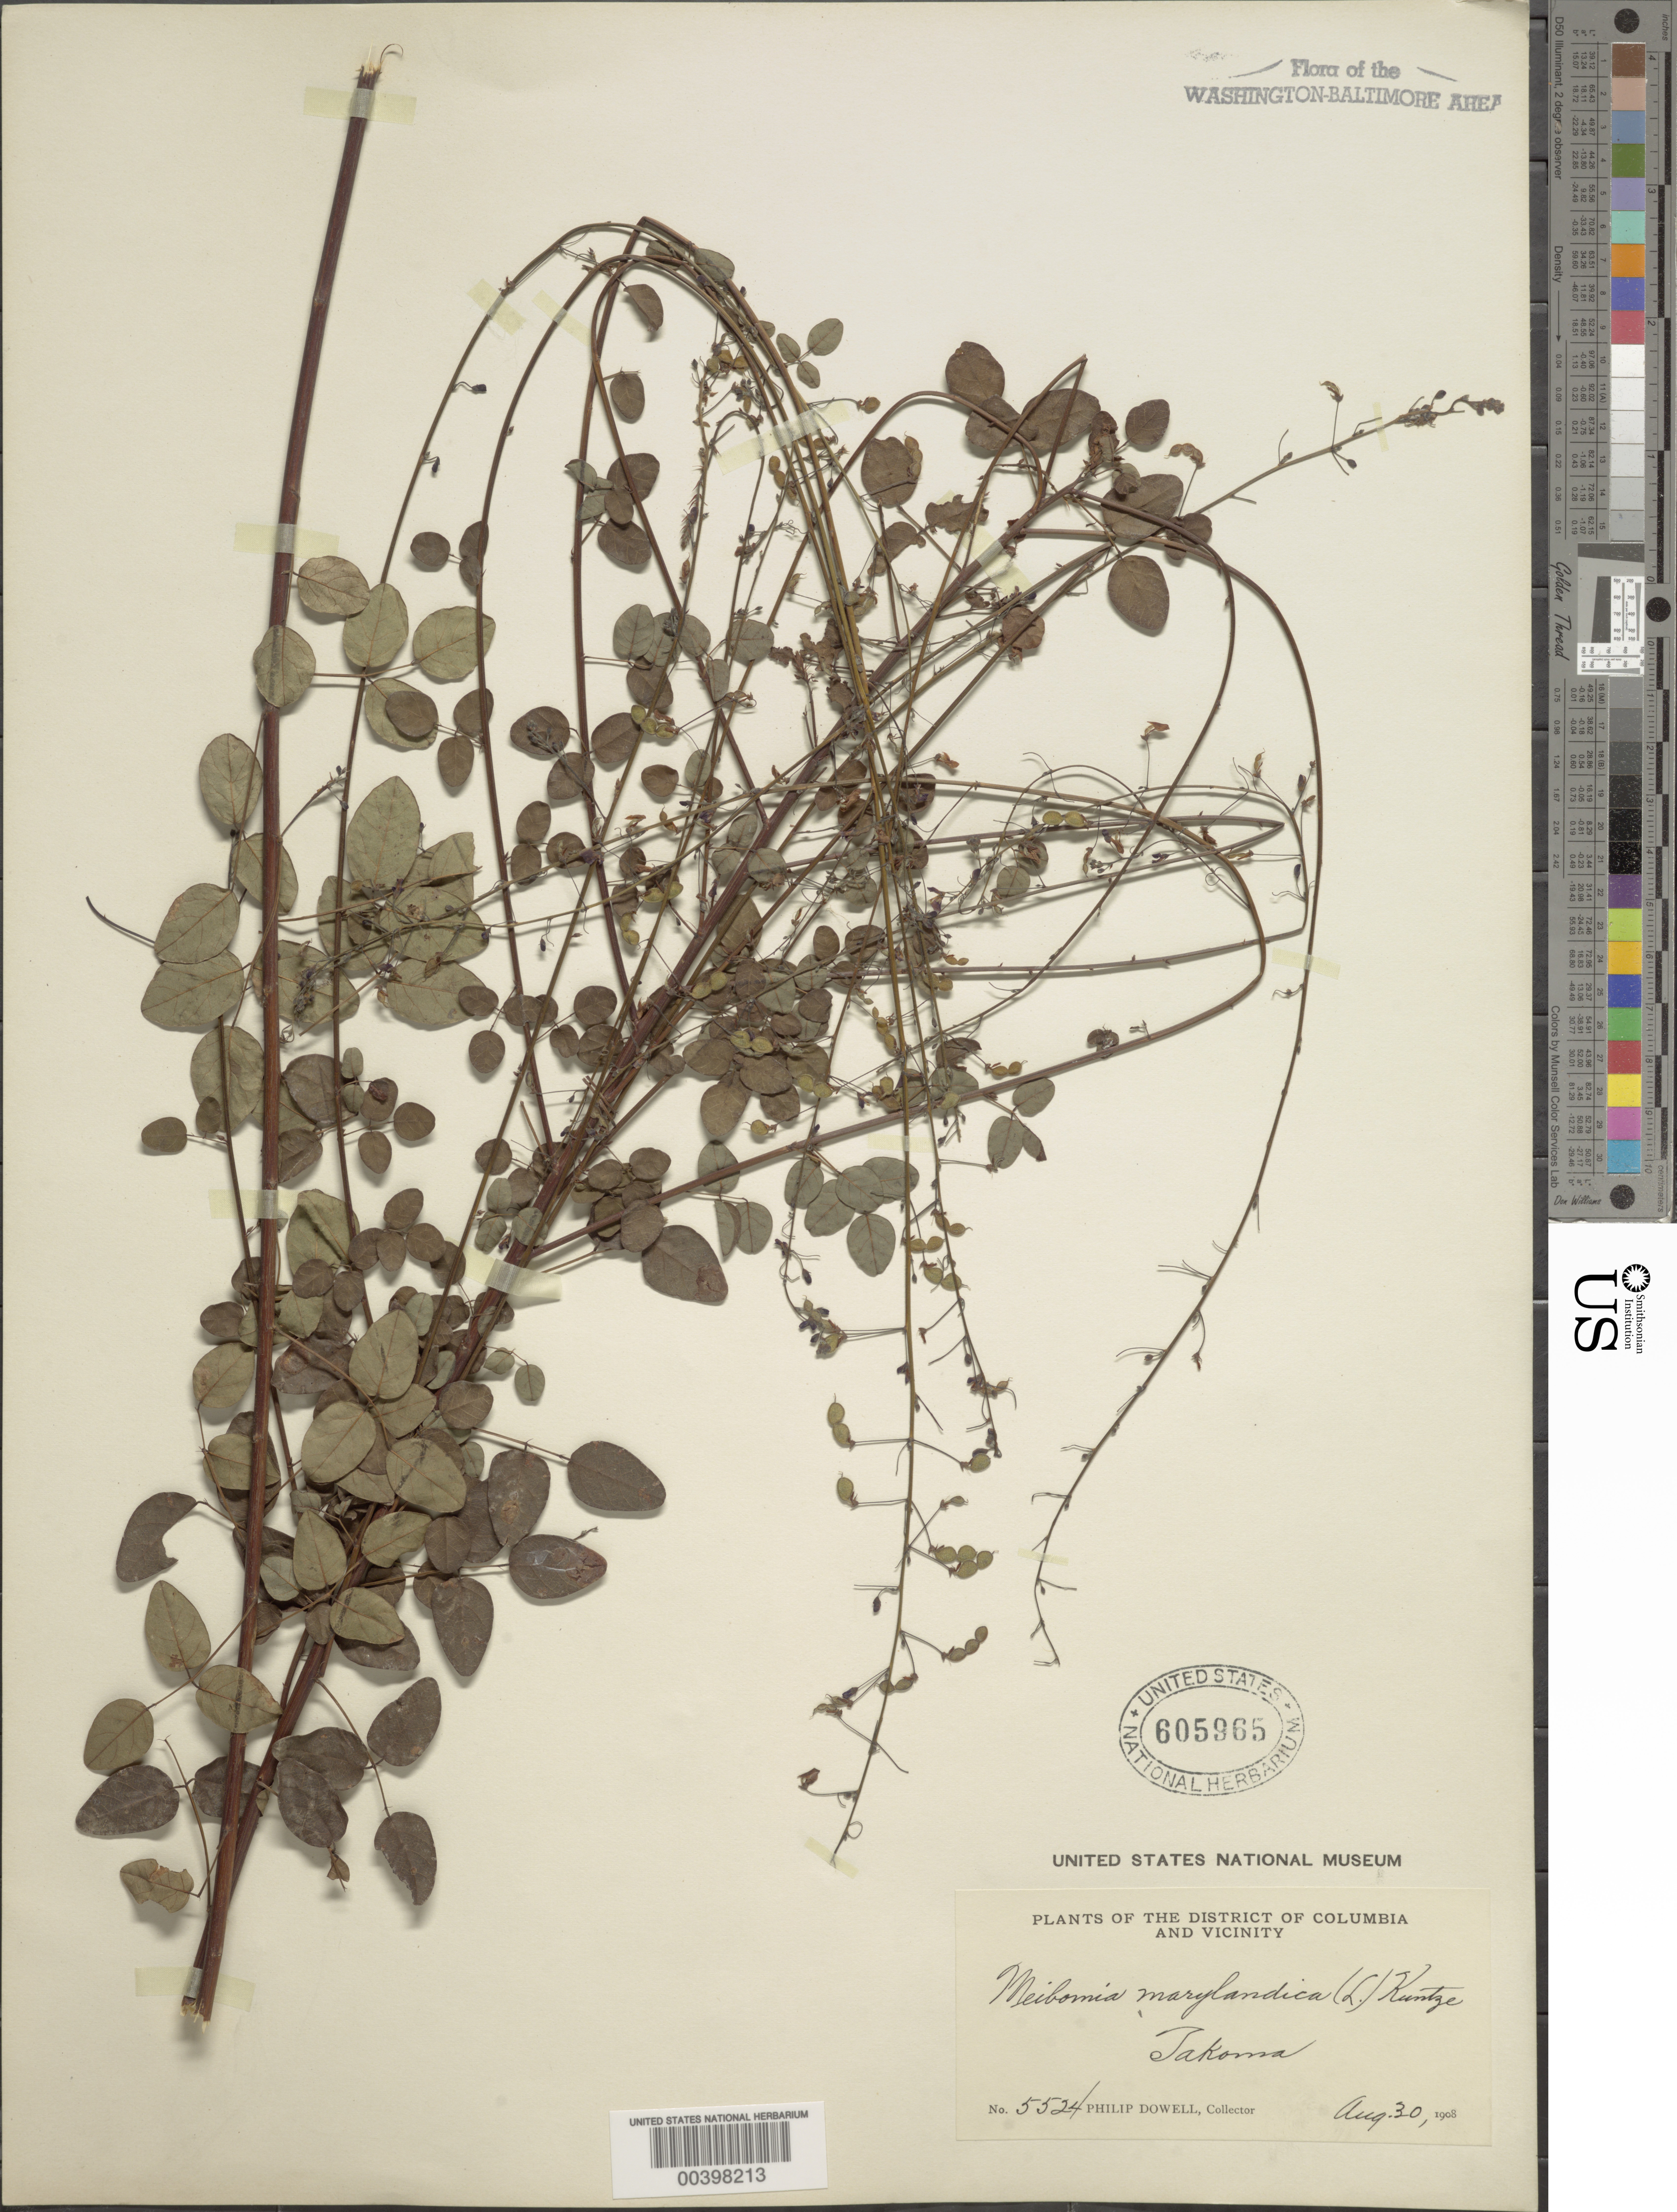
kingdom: Plantae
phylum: Tracheophyta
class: Magnoliopsida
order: Fabales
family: Fabaceae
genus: Desmodium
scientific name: Desmodium marilandicum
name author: Darl.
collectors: P. Dowell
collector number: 5524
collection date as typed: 30 Aug 1908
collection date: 1908-08-30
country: United States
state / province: District of Columbia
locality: Takoma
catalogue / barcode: US 605965